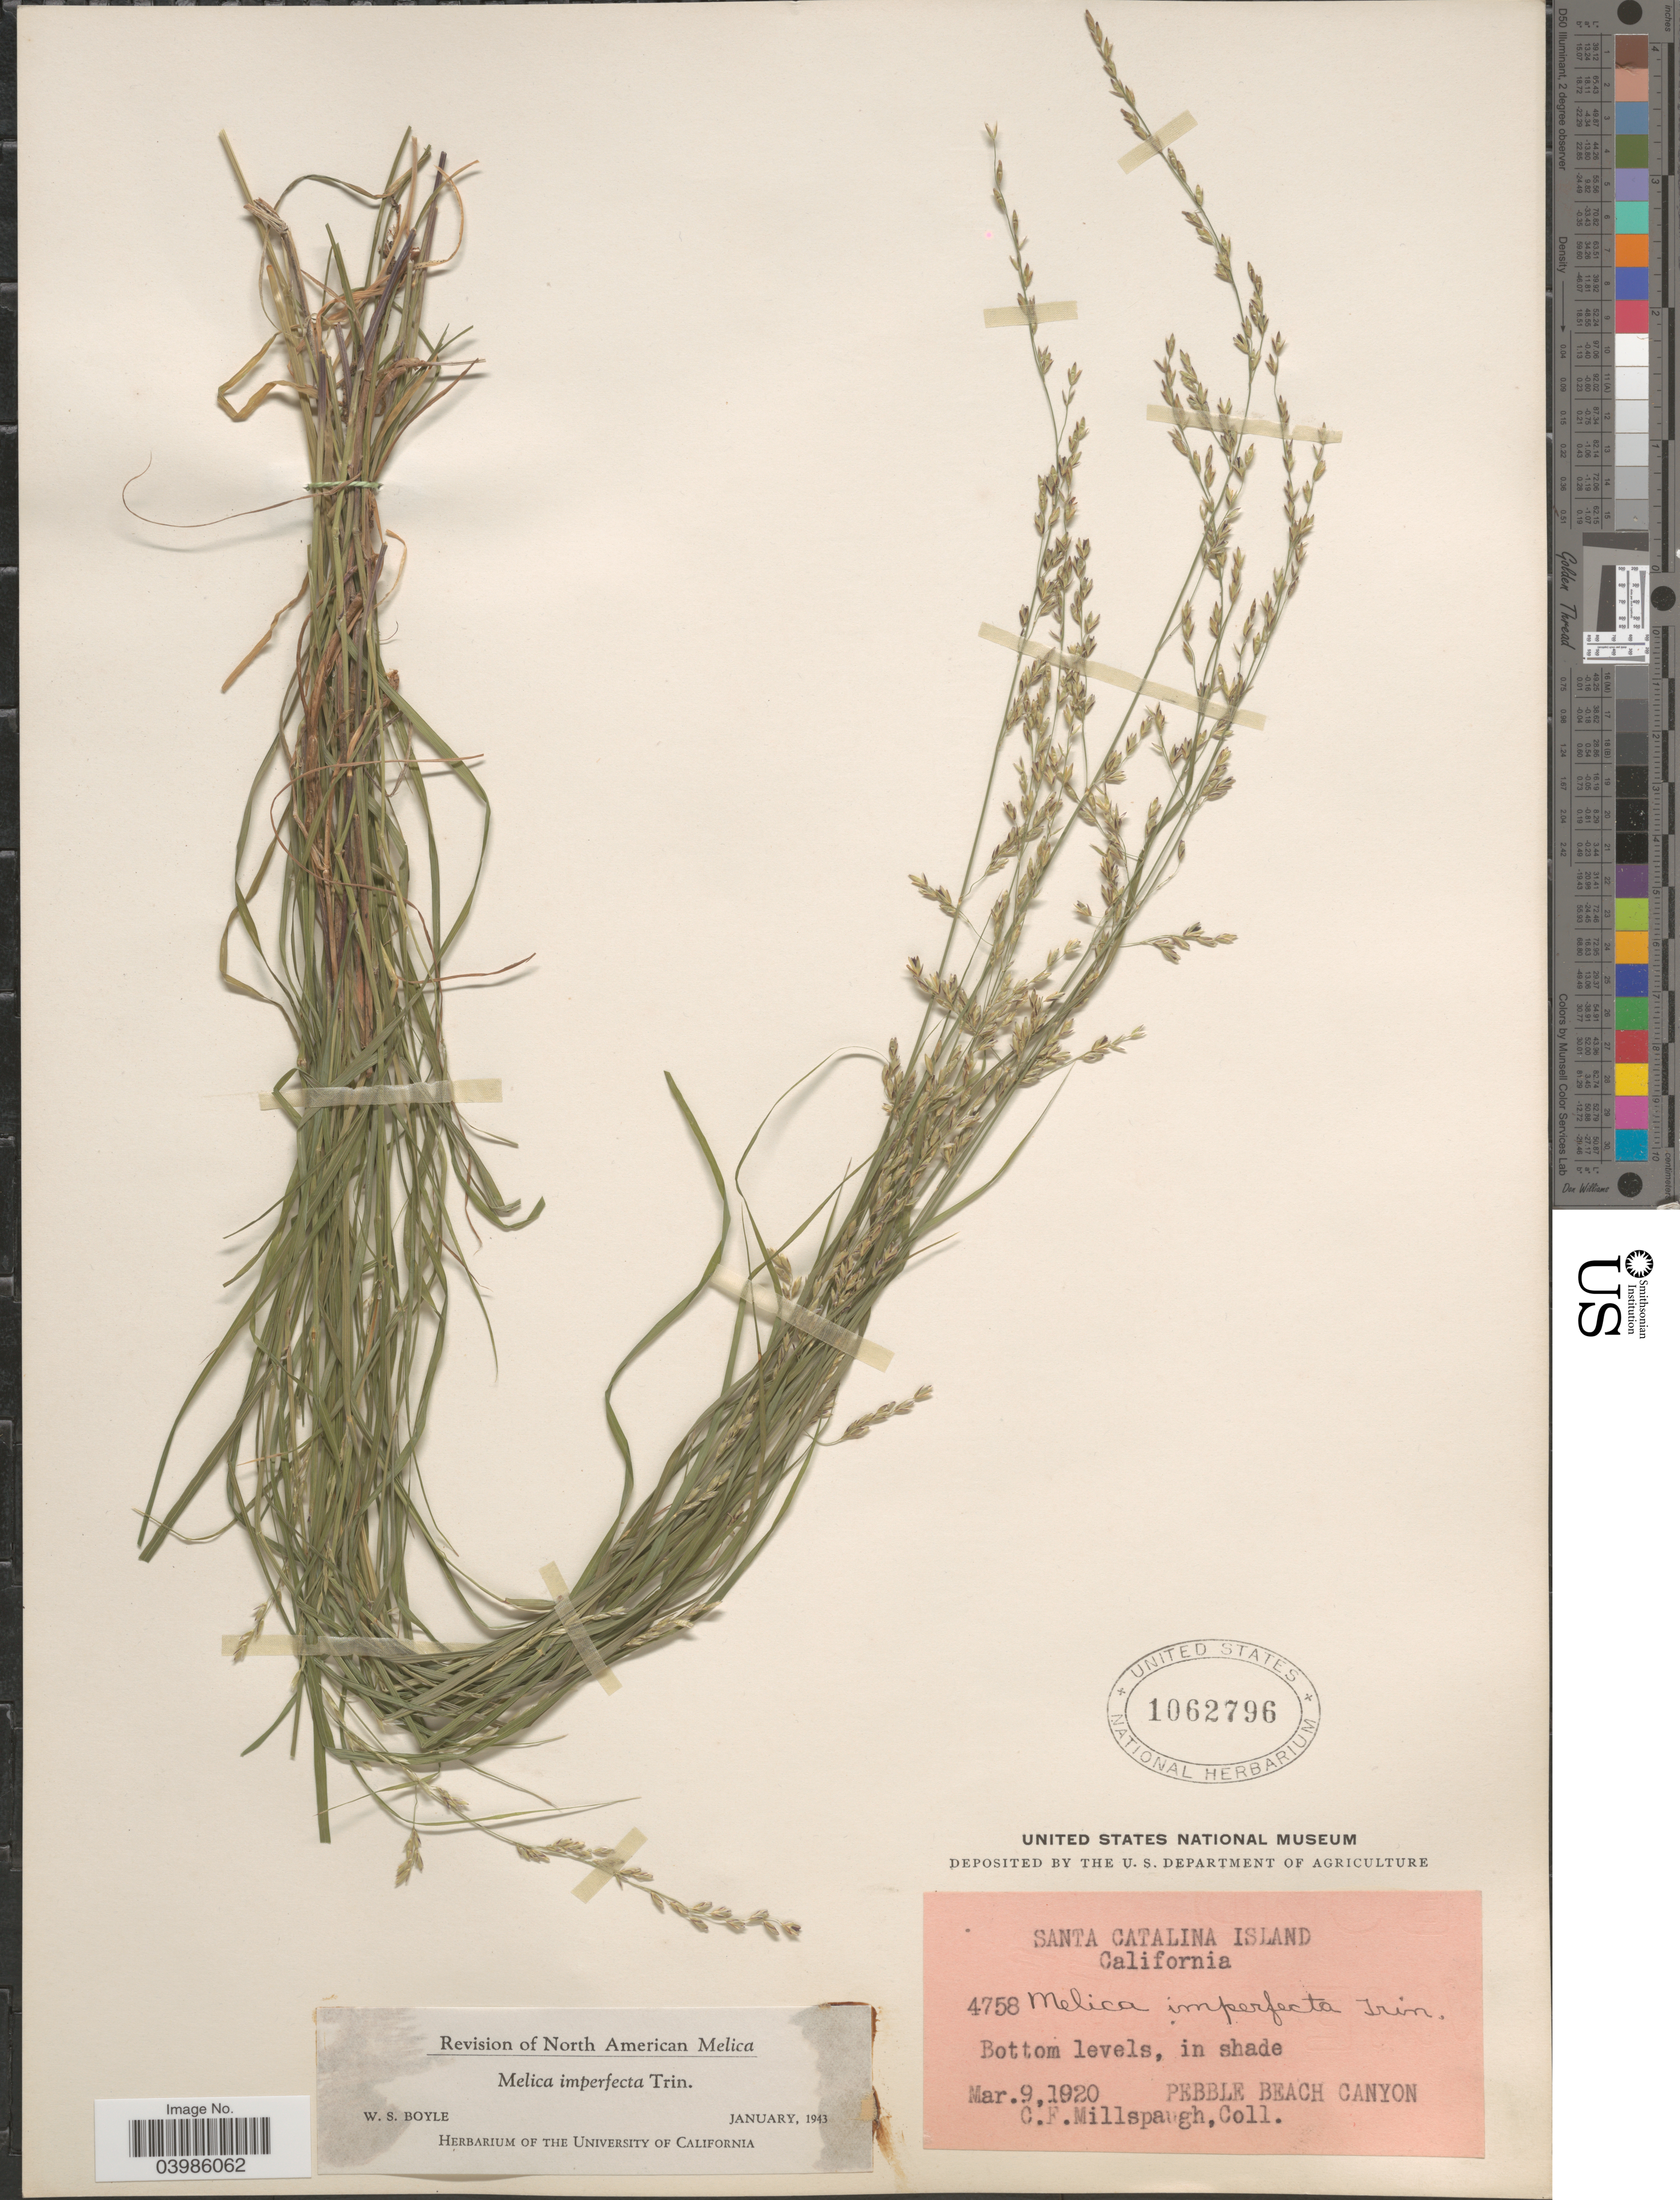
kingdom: Plantae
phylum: Tracheophyta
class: Liliopsida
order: Poales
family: Poaceae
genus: Melica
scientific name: Melica imperfecta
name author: Trin.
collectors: C. F. Millspaugh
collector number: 4758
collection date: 1920-03-09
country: United States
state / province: California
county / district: Los Angeles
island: Santa Catalina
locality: Santa Catalina Island. Pebble Beach Canyon.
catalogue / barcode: US 1062796